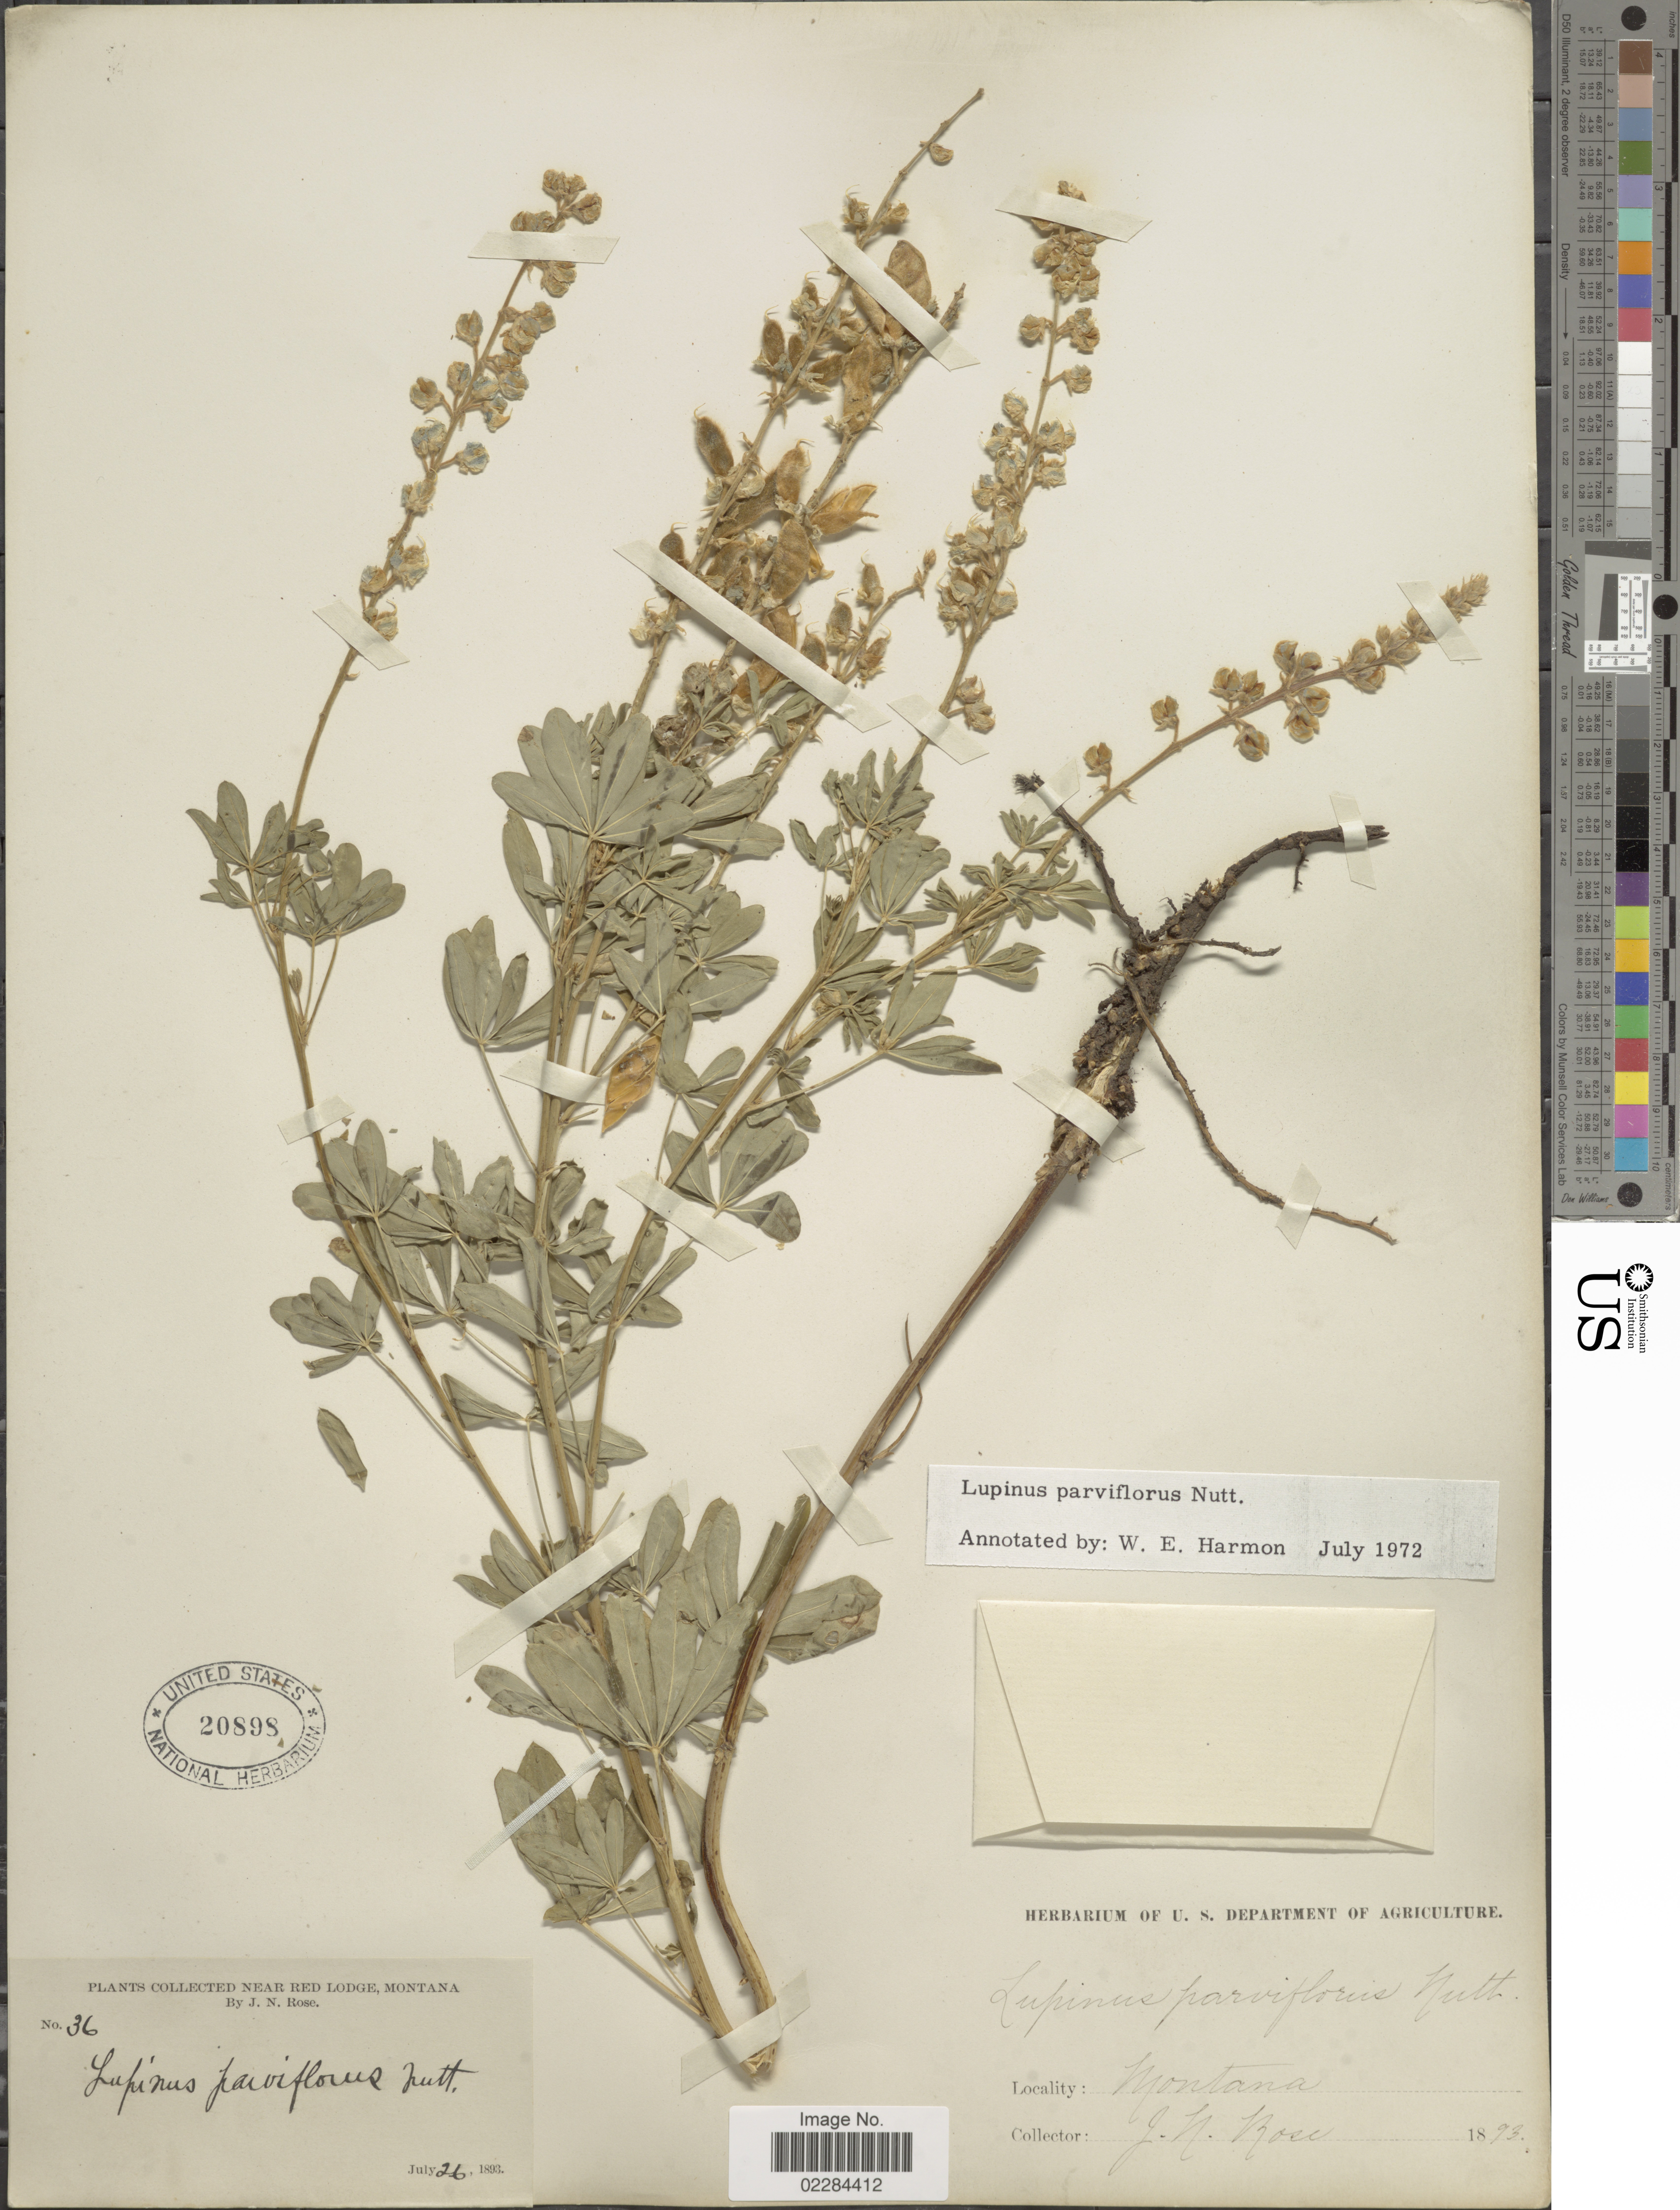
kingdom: Plantae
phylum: Tracheophyta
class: Magnoliopsida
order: Fabales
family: Fabaceae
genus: Lupinus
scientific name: Lupinus argenteus var. parviflorus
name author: (Nutt. ex Hook. & Arn.) C.L. Hitchc.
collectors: J. N. Rose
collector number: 36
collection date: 1893-07-26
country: United States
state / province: Montana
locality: Near the Red Lodge.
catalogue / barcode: US 20898